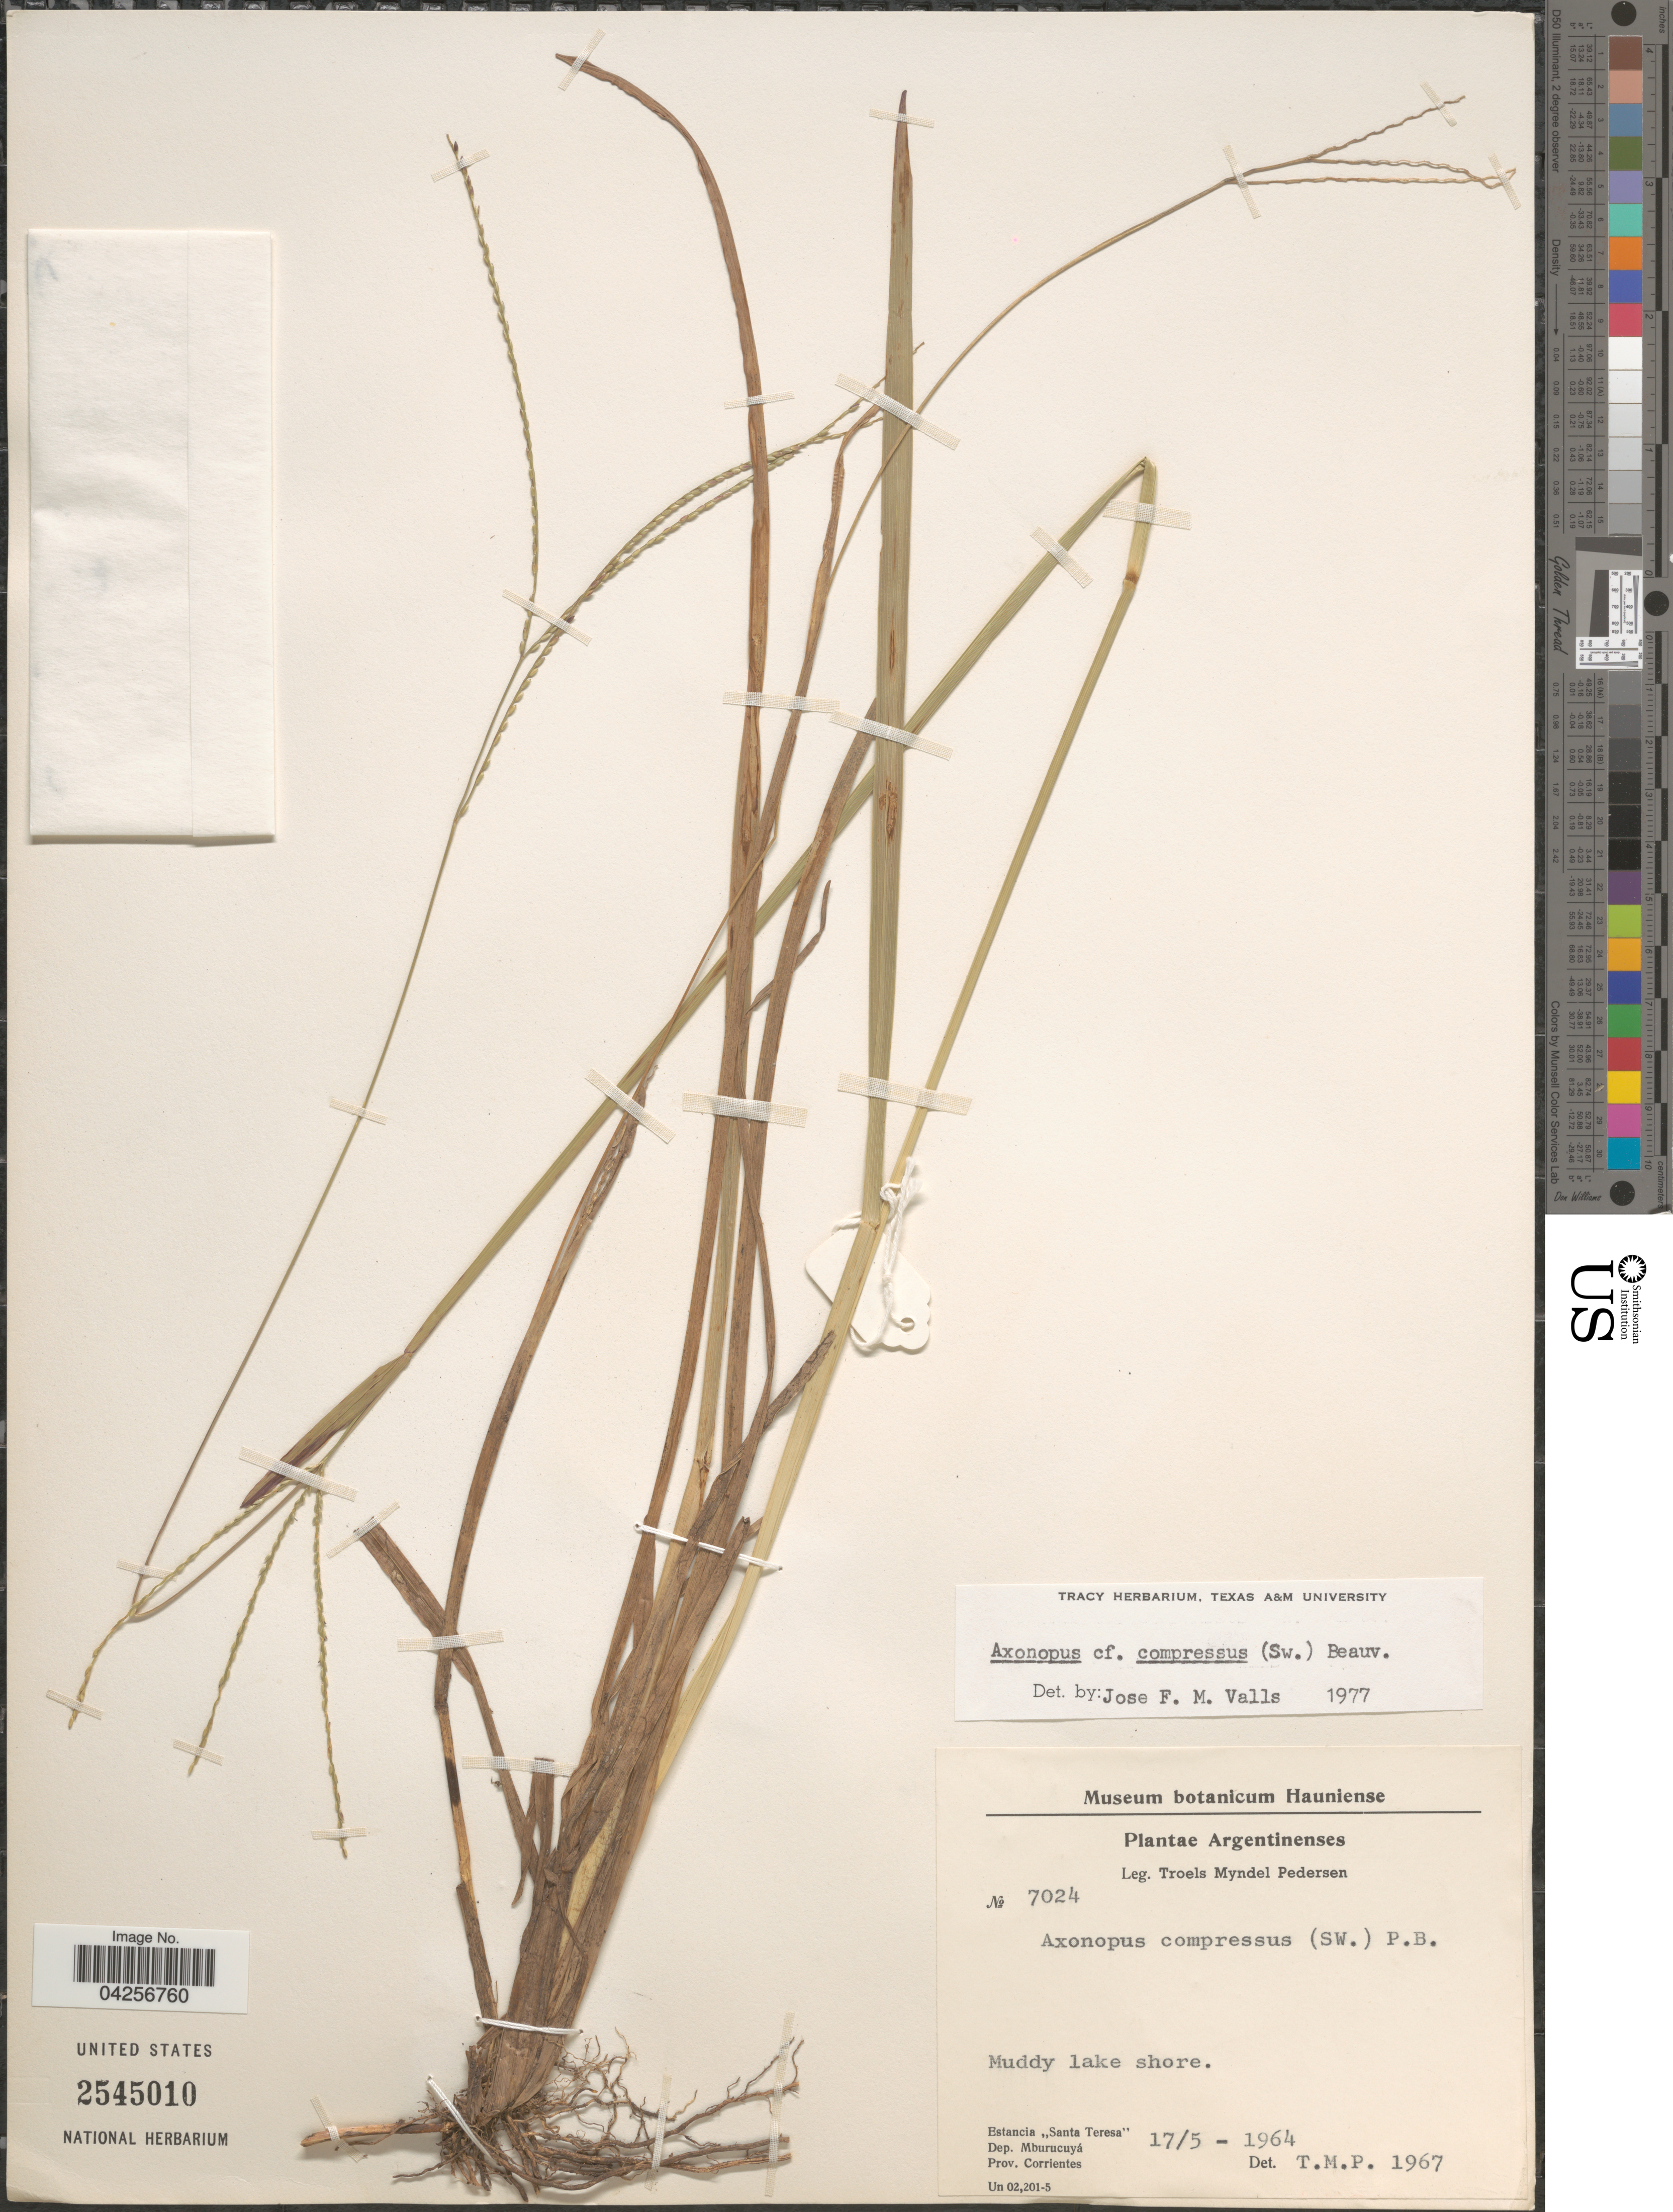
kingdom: Plantae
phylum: Tracheophyta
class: Liliopsida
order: Poales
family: Poaceae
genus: Axonopus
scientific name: Axonopus compressus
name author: (Sw.) P. Beauv.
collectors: T. Pederson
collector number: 7024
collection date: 1964-05-17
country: Argentina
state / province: Corrientes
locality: Muddy lake shore. Estancia "Santa Teresa". Dep. Mburucuyá.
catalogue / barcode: US 2545010